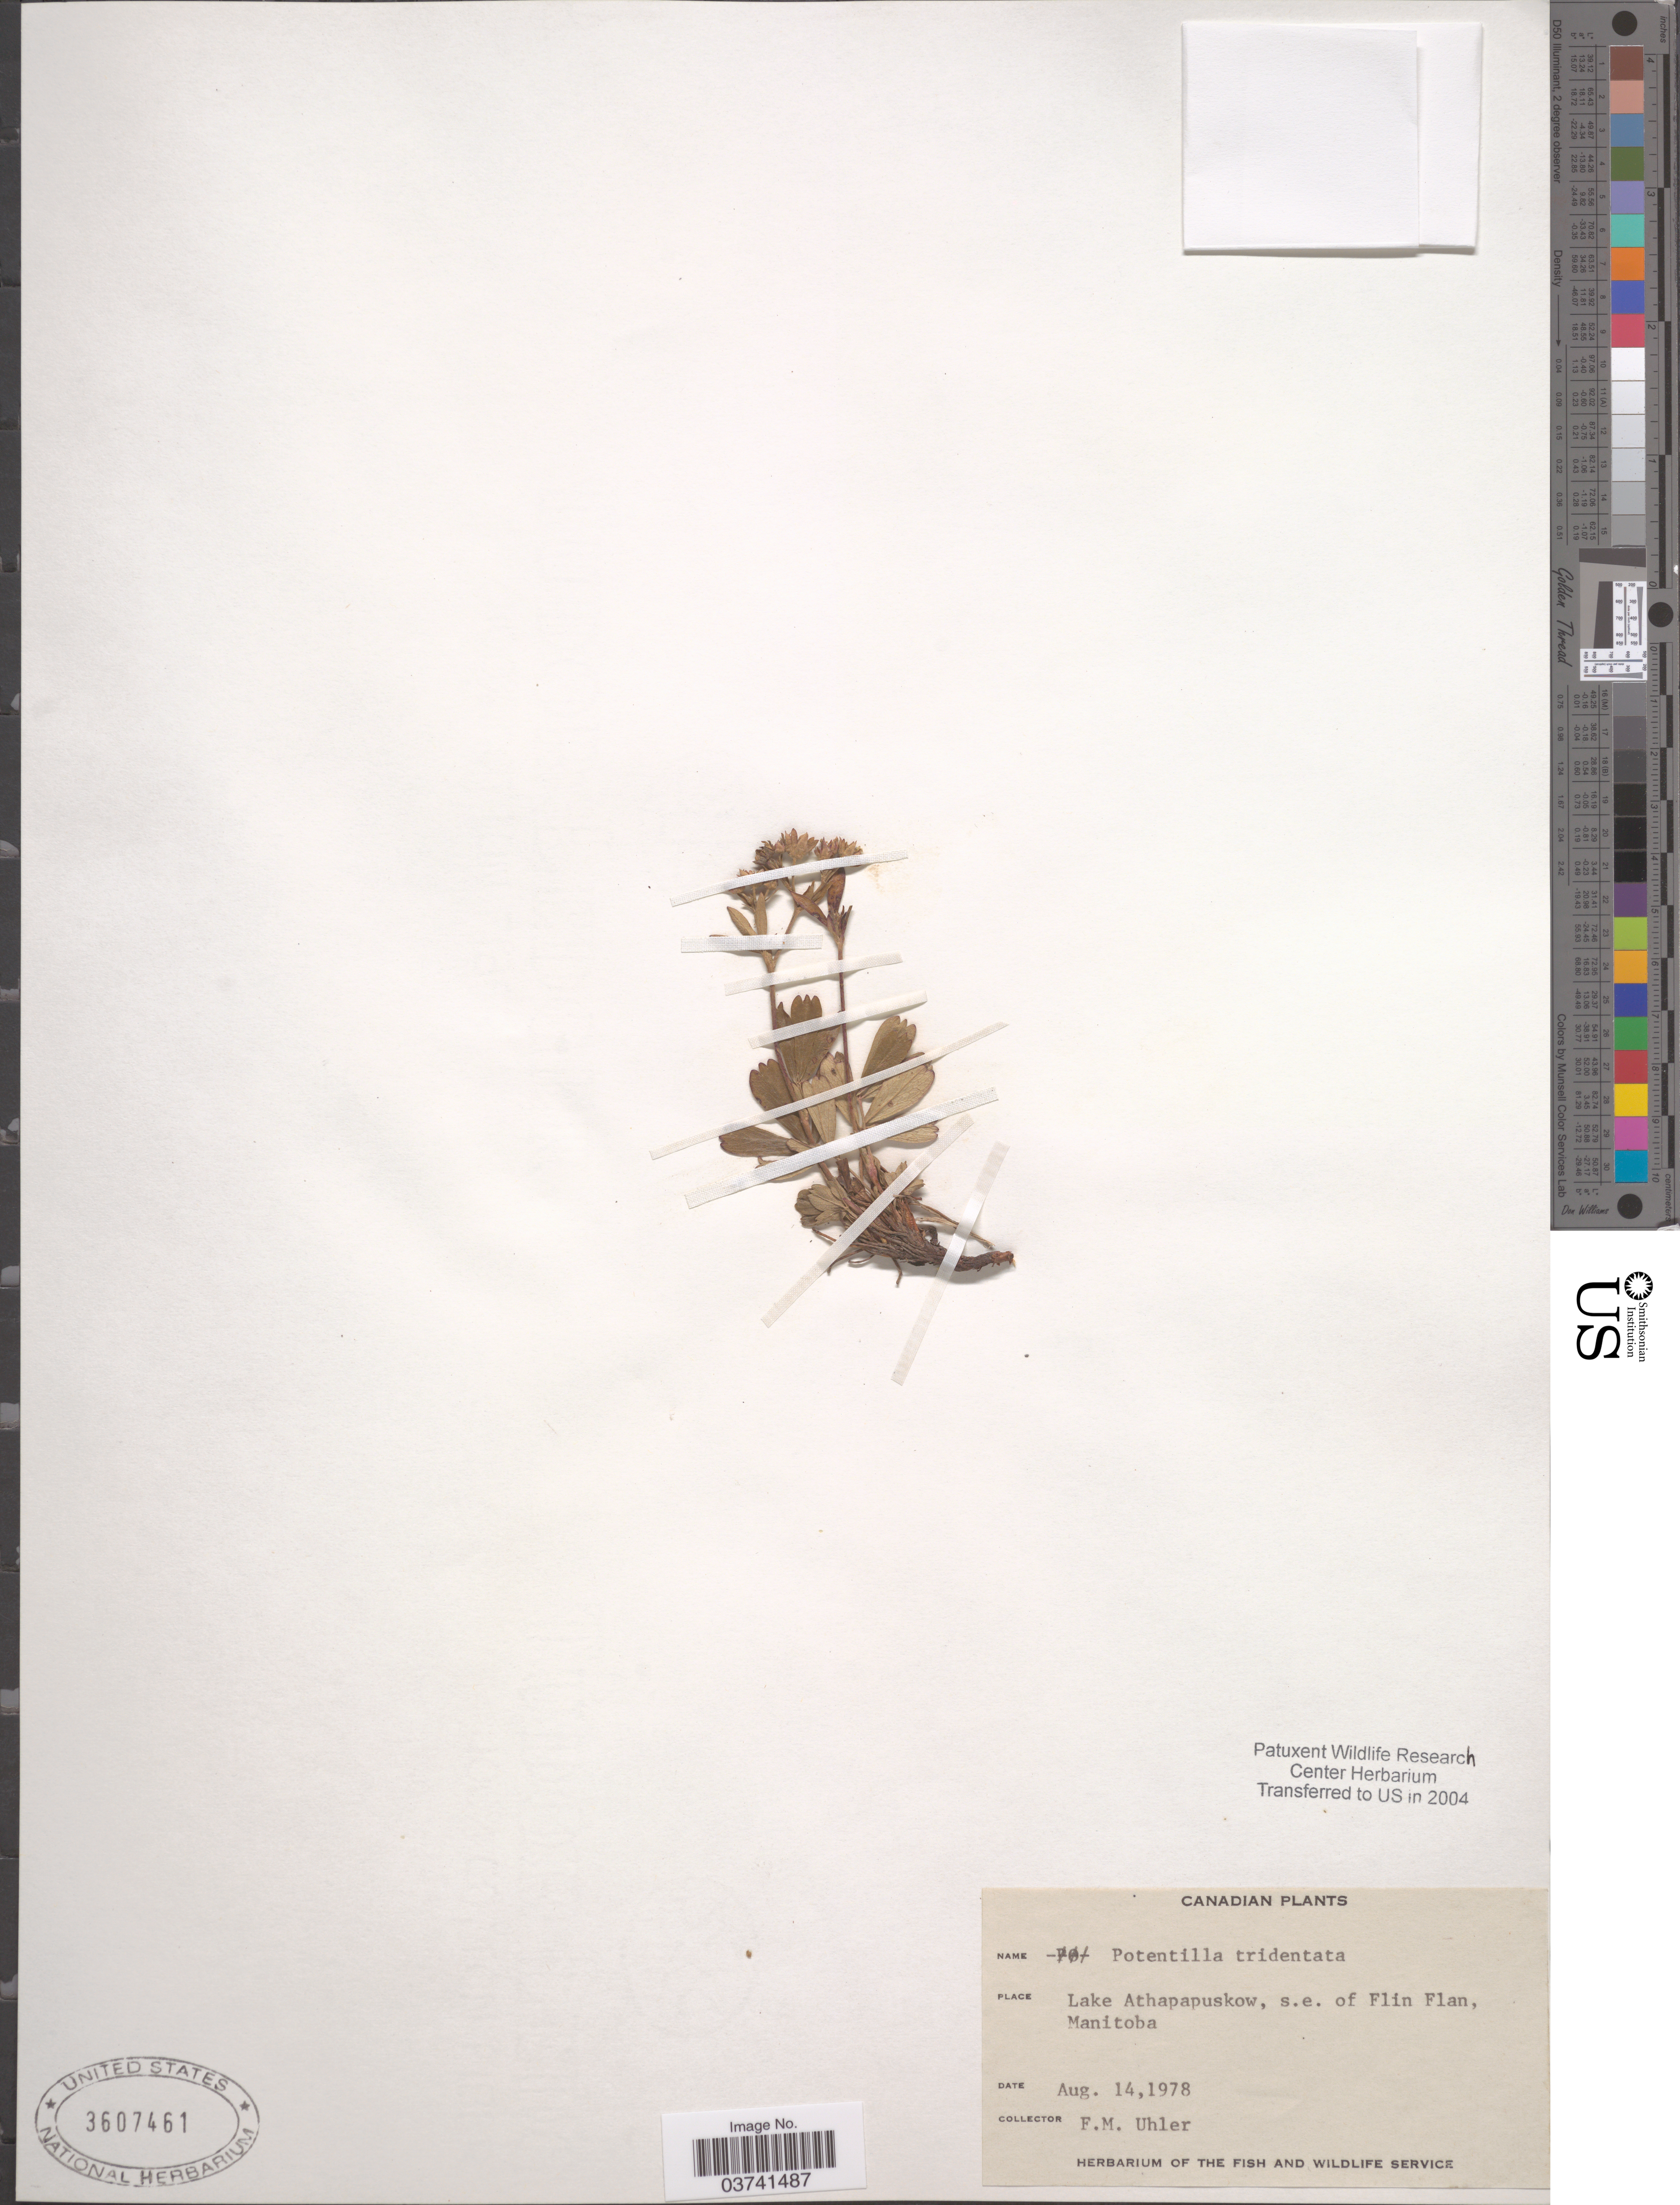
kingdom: Plantae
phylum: Tracheophyta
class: Magnoliopsida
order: Rosales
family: Rosaceae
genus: Potentilla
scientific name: Potentilla tridentata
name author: Aiton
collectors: F. M. Uhler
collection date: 1978-08-14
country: Canada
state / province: Manitoba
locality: Lake Athapapuskow, s.e. of Flin Flan.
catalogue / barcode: US 3607461